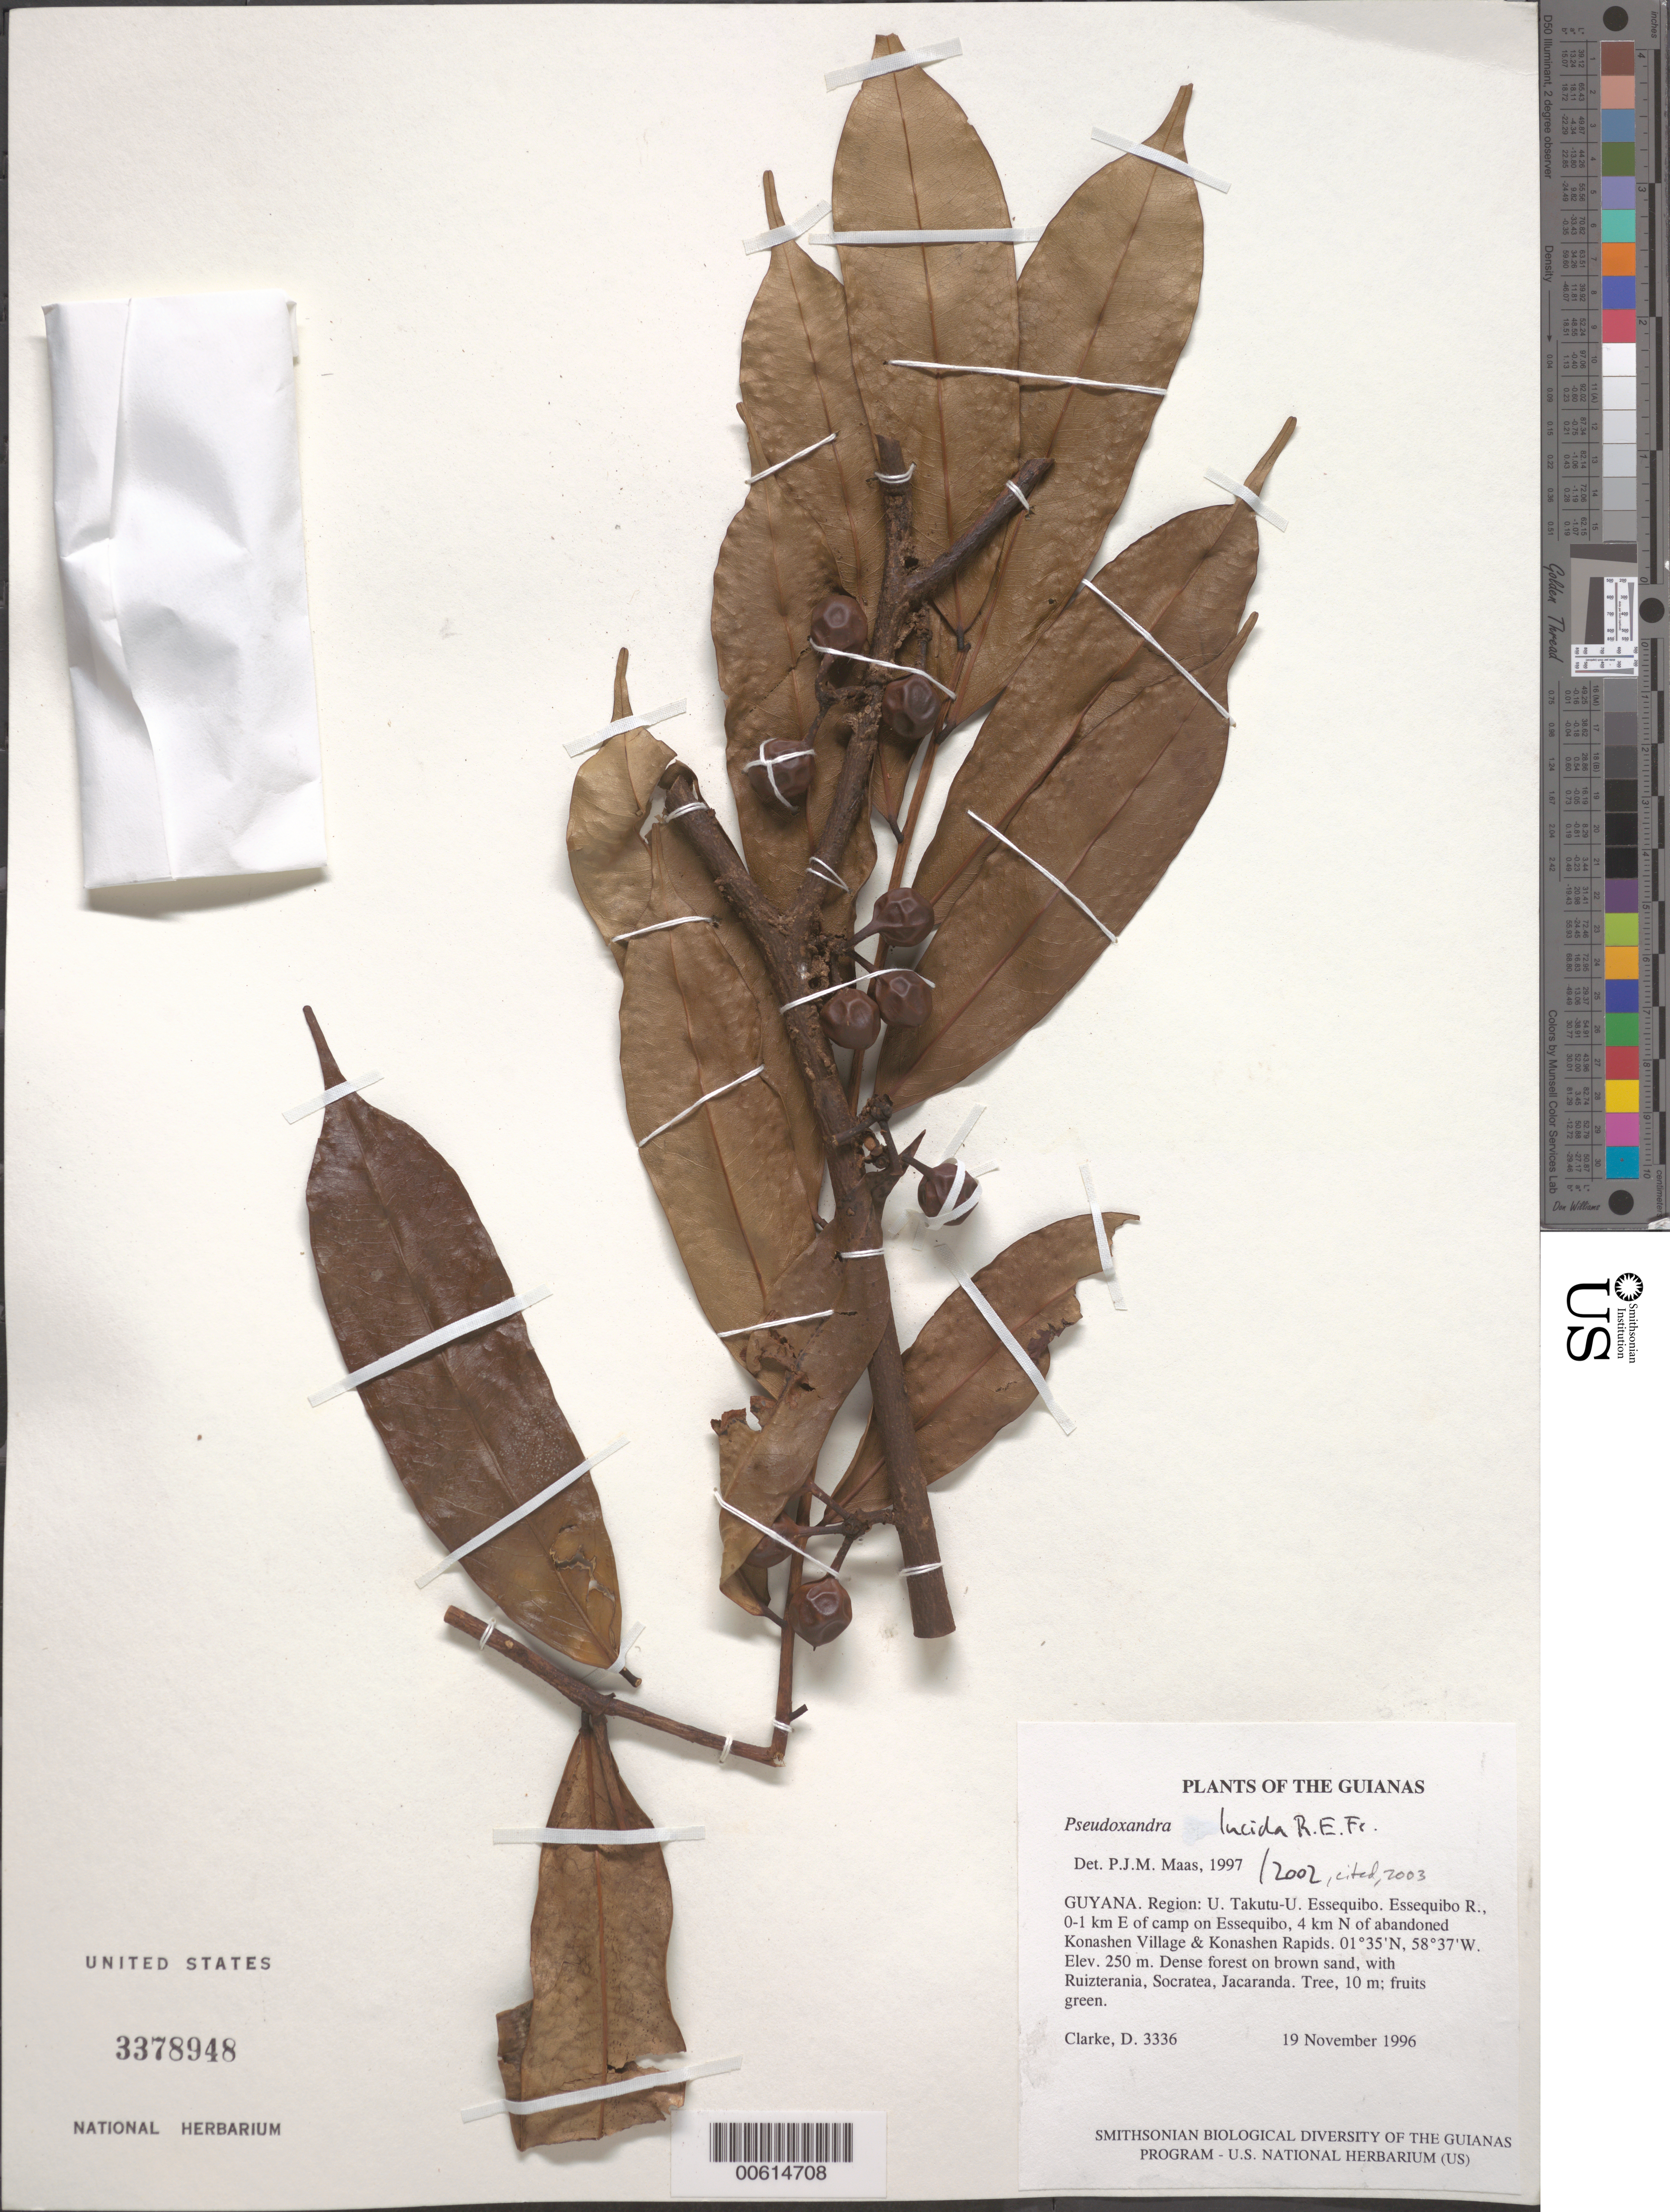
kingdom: Plantae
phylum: Tracheophyta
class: Magnoliopsida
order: Magnoliales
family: Annonaceae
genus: Pseudoxandra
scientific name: Pseudoxandra lucida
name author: R.E. Fr.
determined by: Maas, Paul J. M.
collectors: H. D. Clarke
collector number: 3336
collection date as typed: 19 November 1996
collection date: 1996-11-19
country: Guyana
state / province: U. Takutu-U. Essequibo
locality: Essequibo R., 0-1 km E of camp on Essequibo, 4 km N of abandoned Konashen Village & Konashen Rapids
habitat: Dense forest on brown sand, with Ruizterania, Socratea, Jacaranda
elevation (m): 250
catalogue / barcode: US 3378948